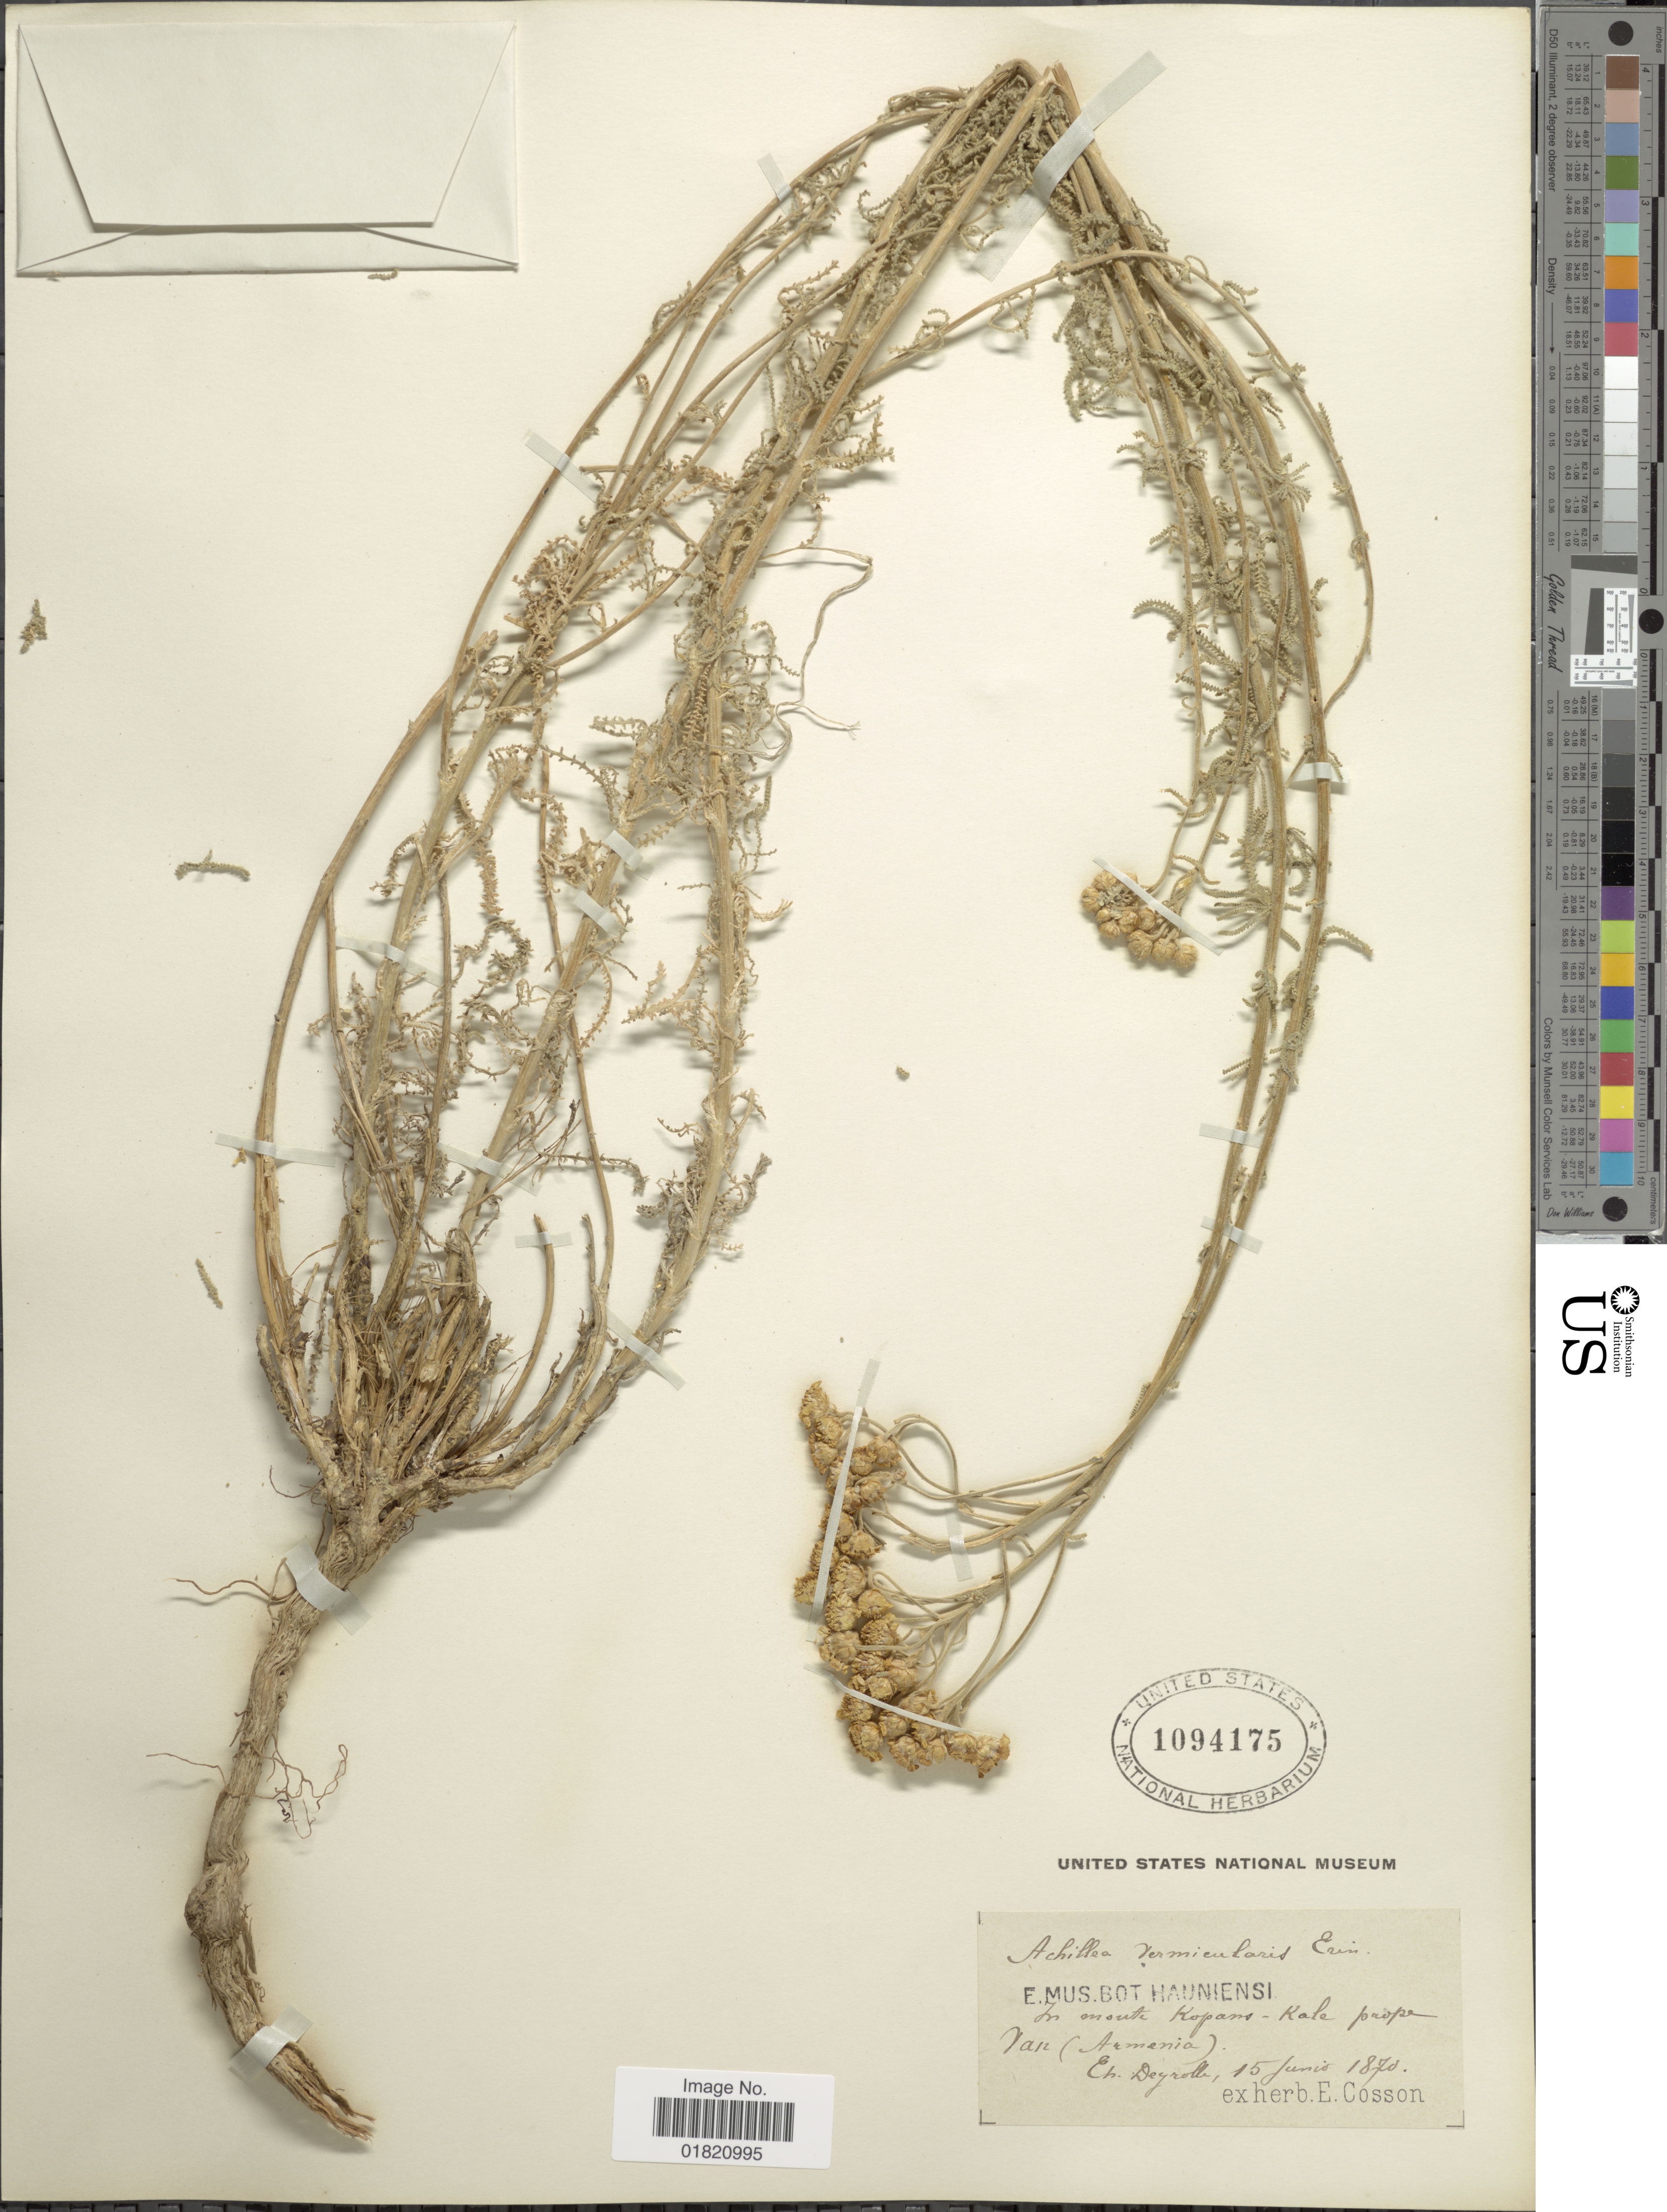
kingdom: Plantae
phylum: Tracheophyta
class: Magnoliopsida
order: Asterales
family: Asteraceae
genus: Achillea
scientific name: Achillea vermicularis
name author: Trin.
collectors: E. Deyrolle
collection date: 1870-06-15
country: Armenia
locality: In monte Kopans - Kale prope Van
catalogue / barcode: US 1094175